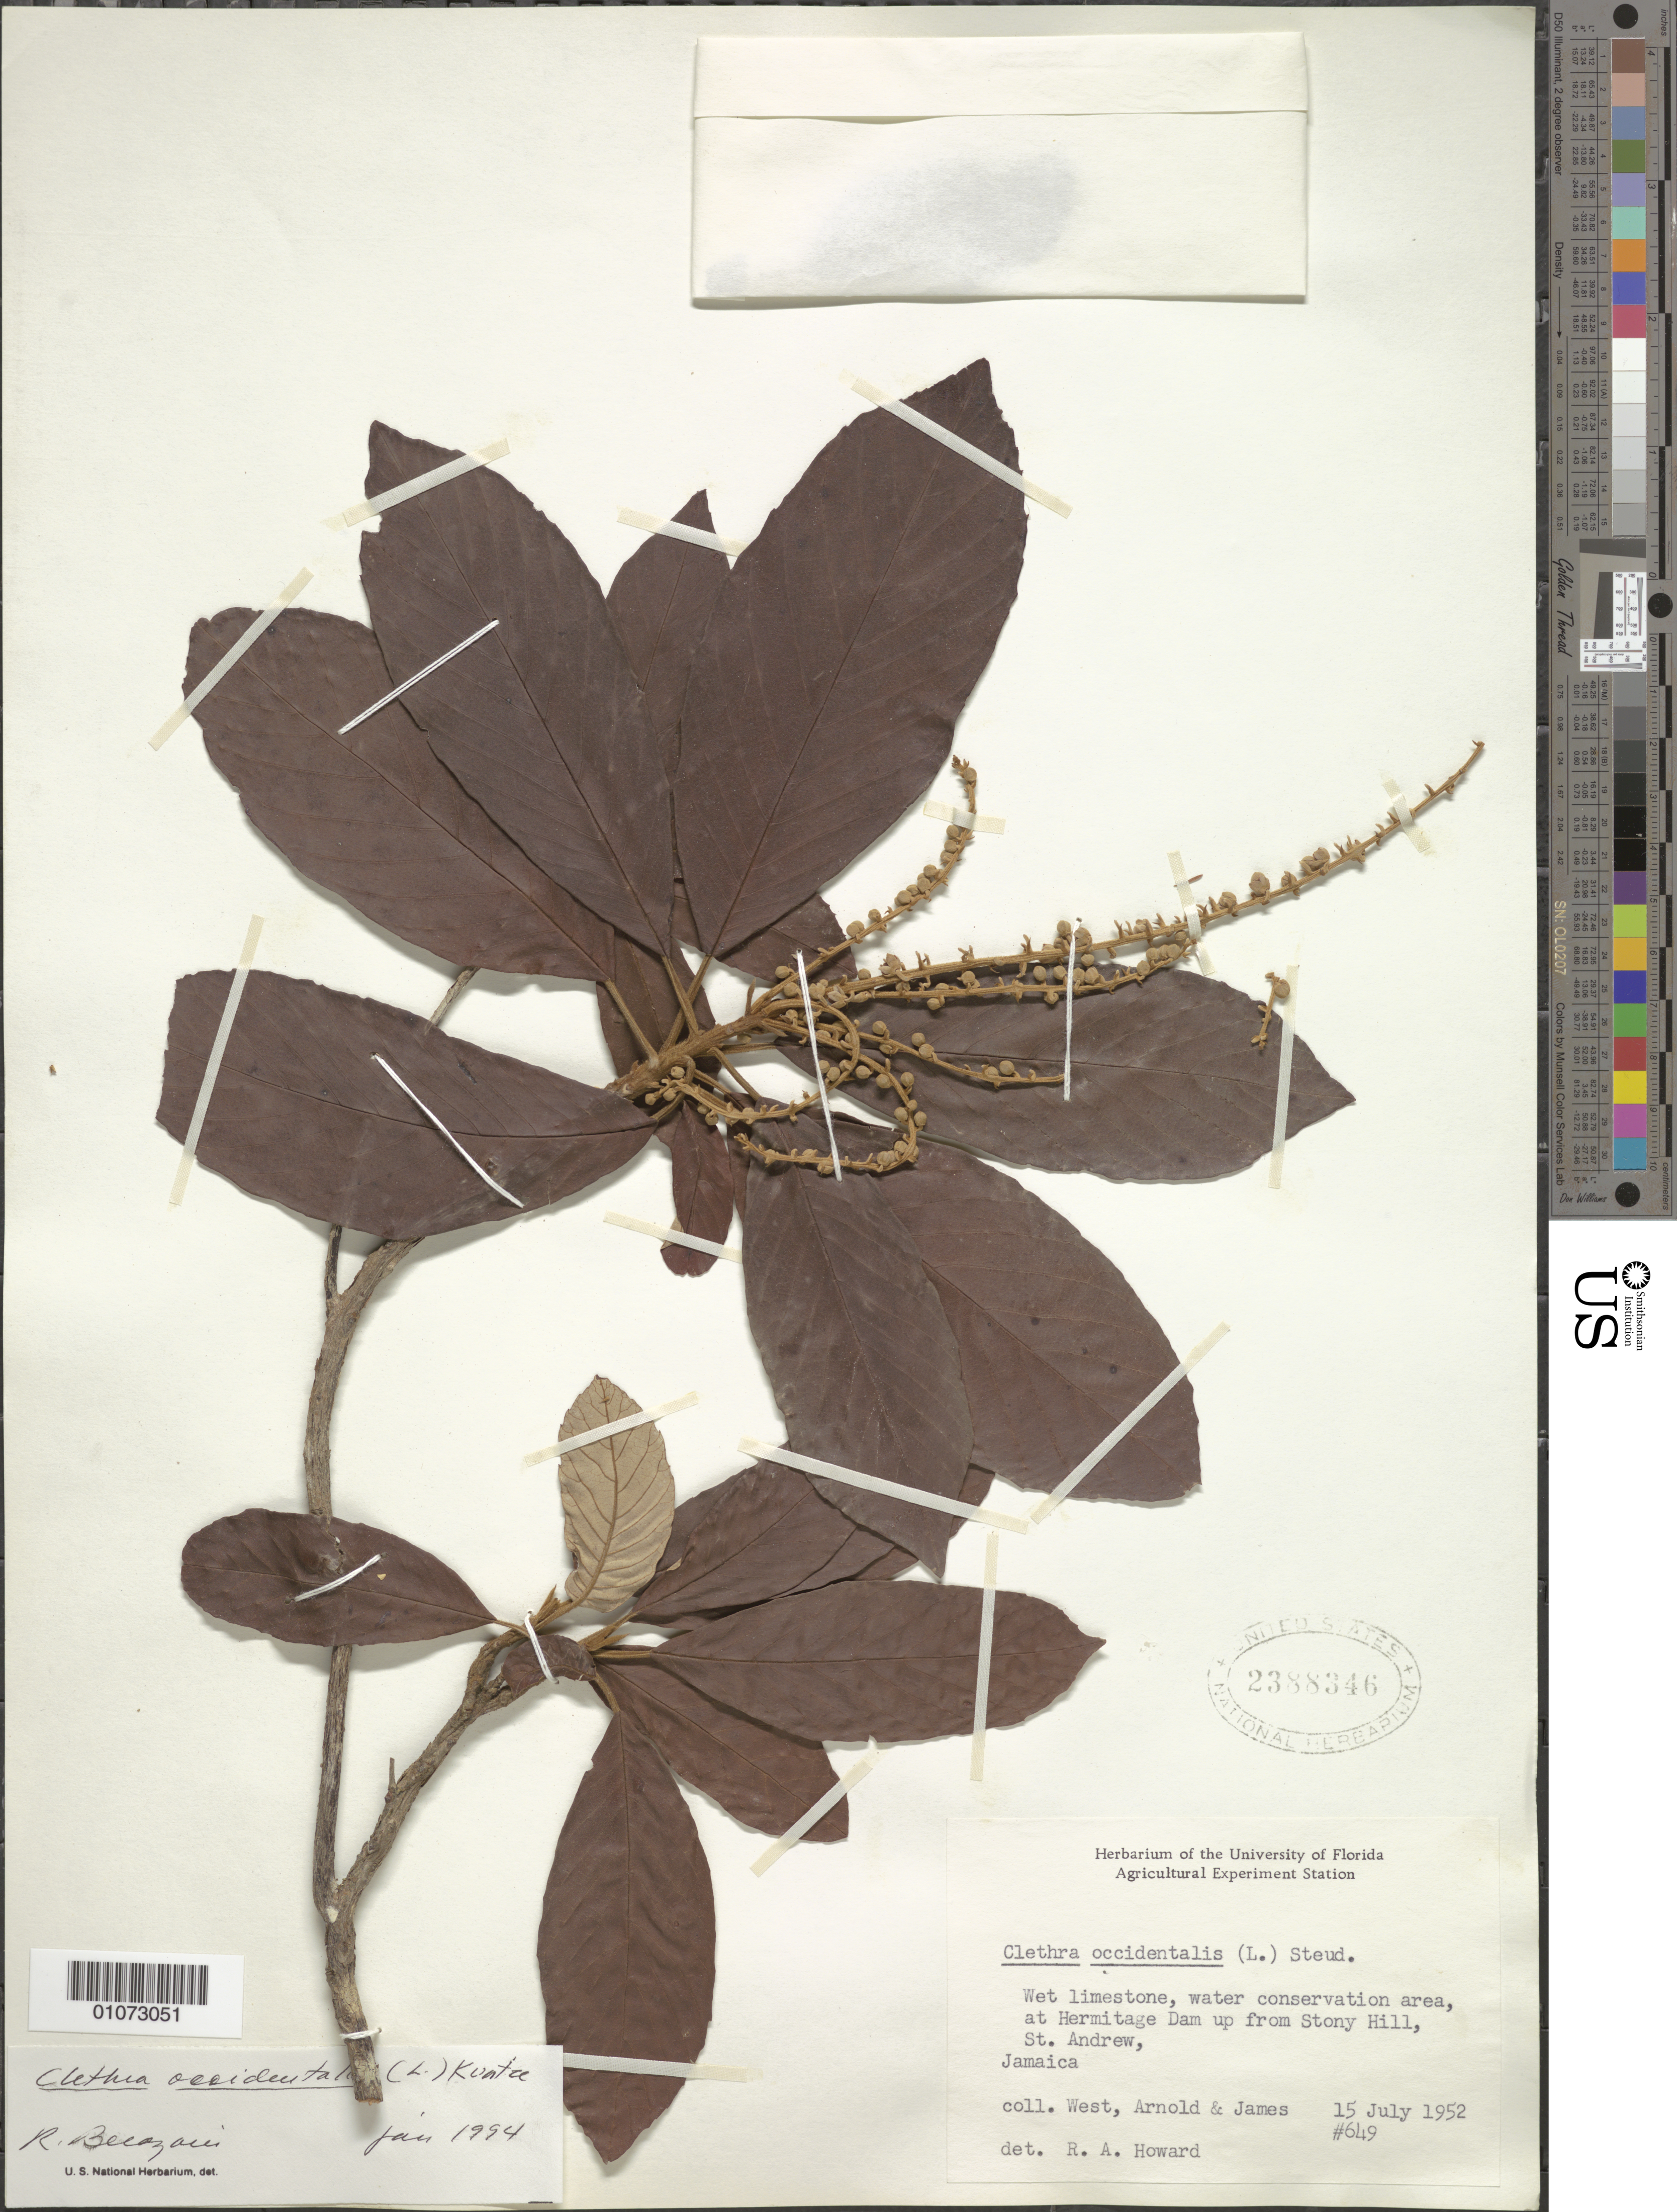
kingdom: Plantae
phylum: Tracheophyta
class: Magnoliopsida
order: Ericales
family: Clethraceae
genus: Clethra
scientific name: Clethra occidentalis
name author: (L.) Kuntze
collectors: E. West, L. E. Arnold & James, --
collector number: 649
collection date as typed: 15 Jul 1952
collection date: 1952-07-15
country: Jamaica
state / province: Saint Andrew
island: Jamaica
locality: Wet limestone, water conservation area, at hermitage Dam up from Stony Hill.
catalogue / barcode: US 2388346